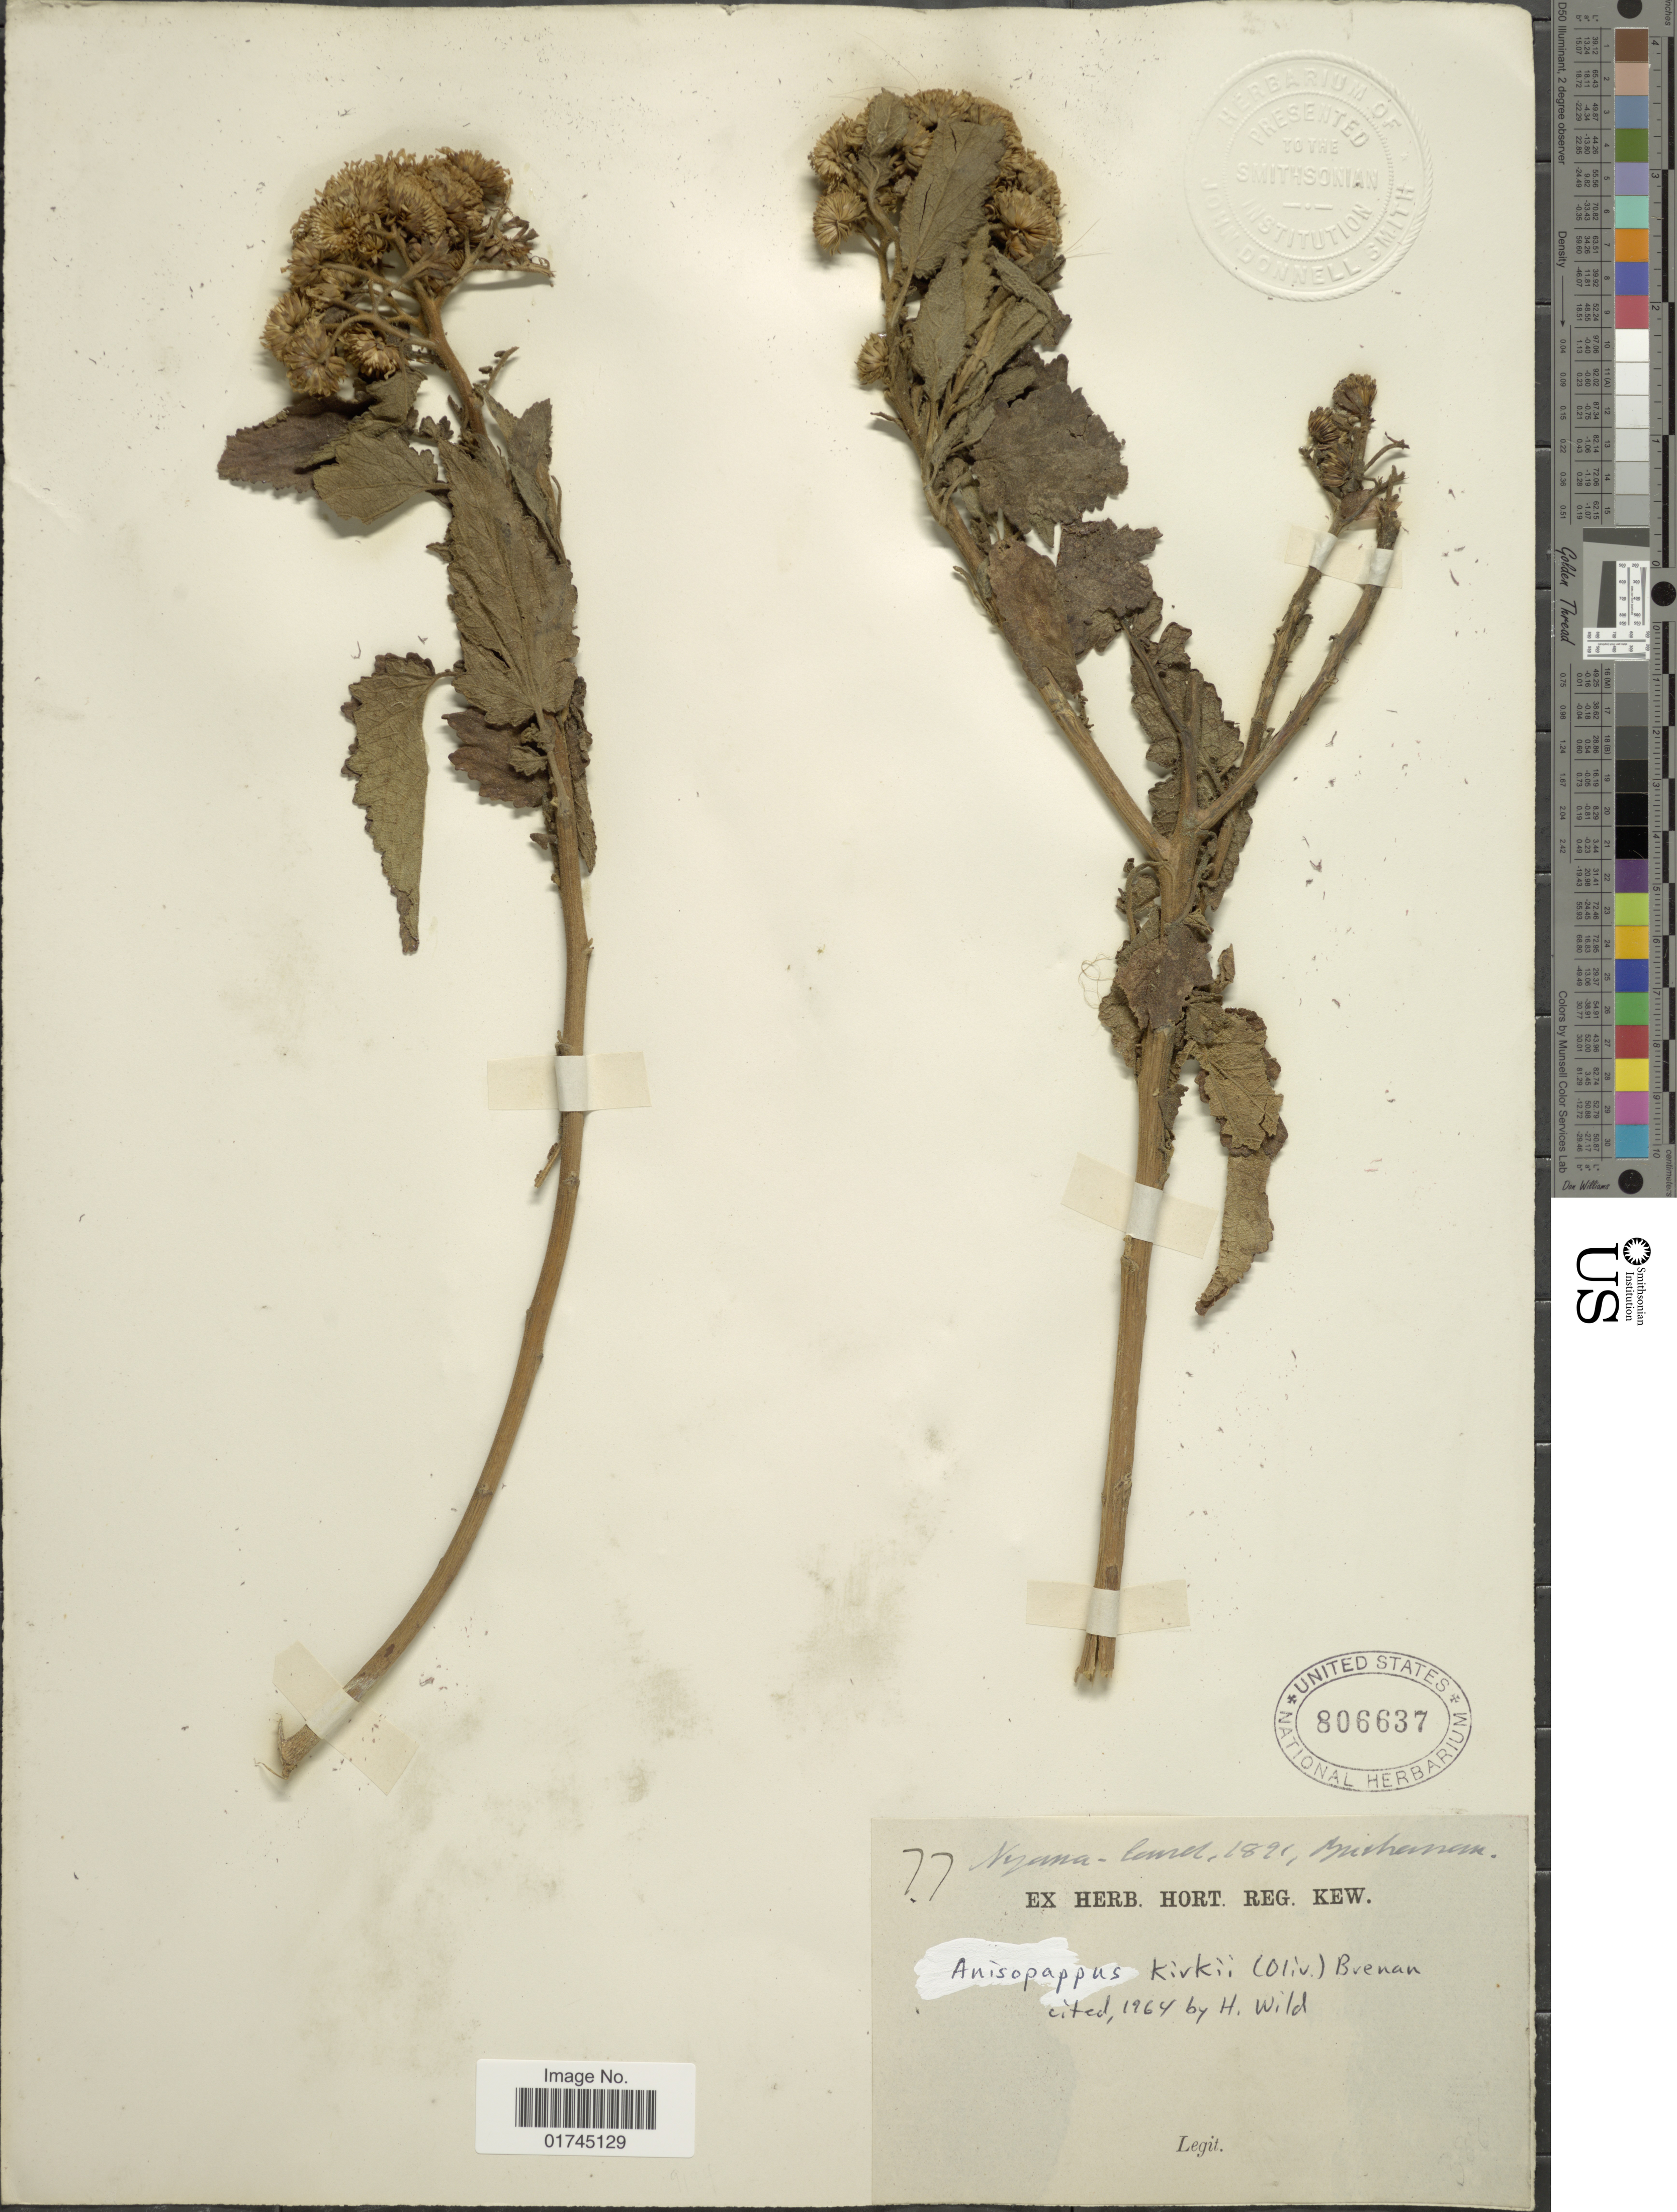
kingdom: Plantae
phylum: Tracheophyta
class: Magnoliopsida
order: Asterales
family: Asteraceae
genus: Anisopappus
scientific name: Anisopappus kirkii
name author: (Oliv.) Brenan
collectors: -. Buchanan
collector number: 77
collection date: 1891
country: Malawi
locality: Nyassa-land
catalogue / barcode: US 806637